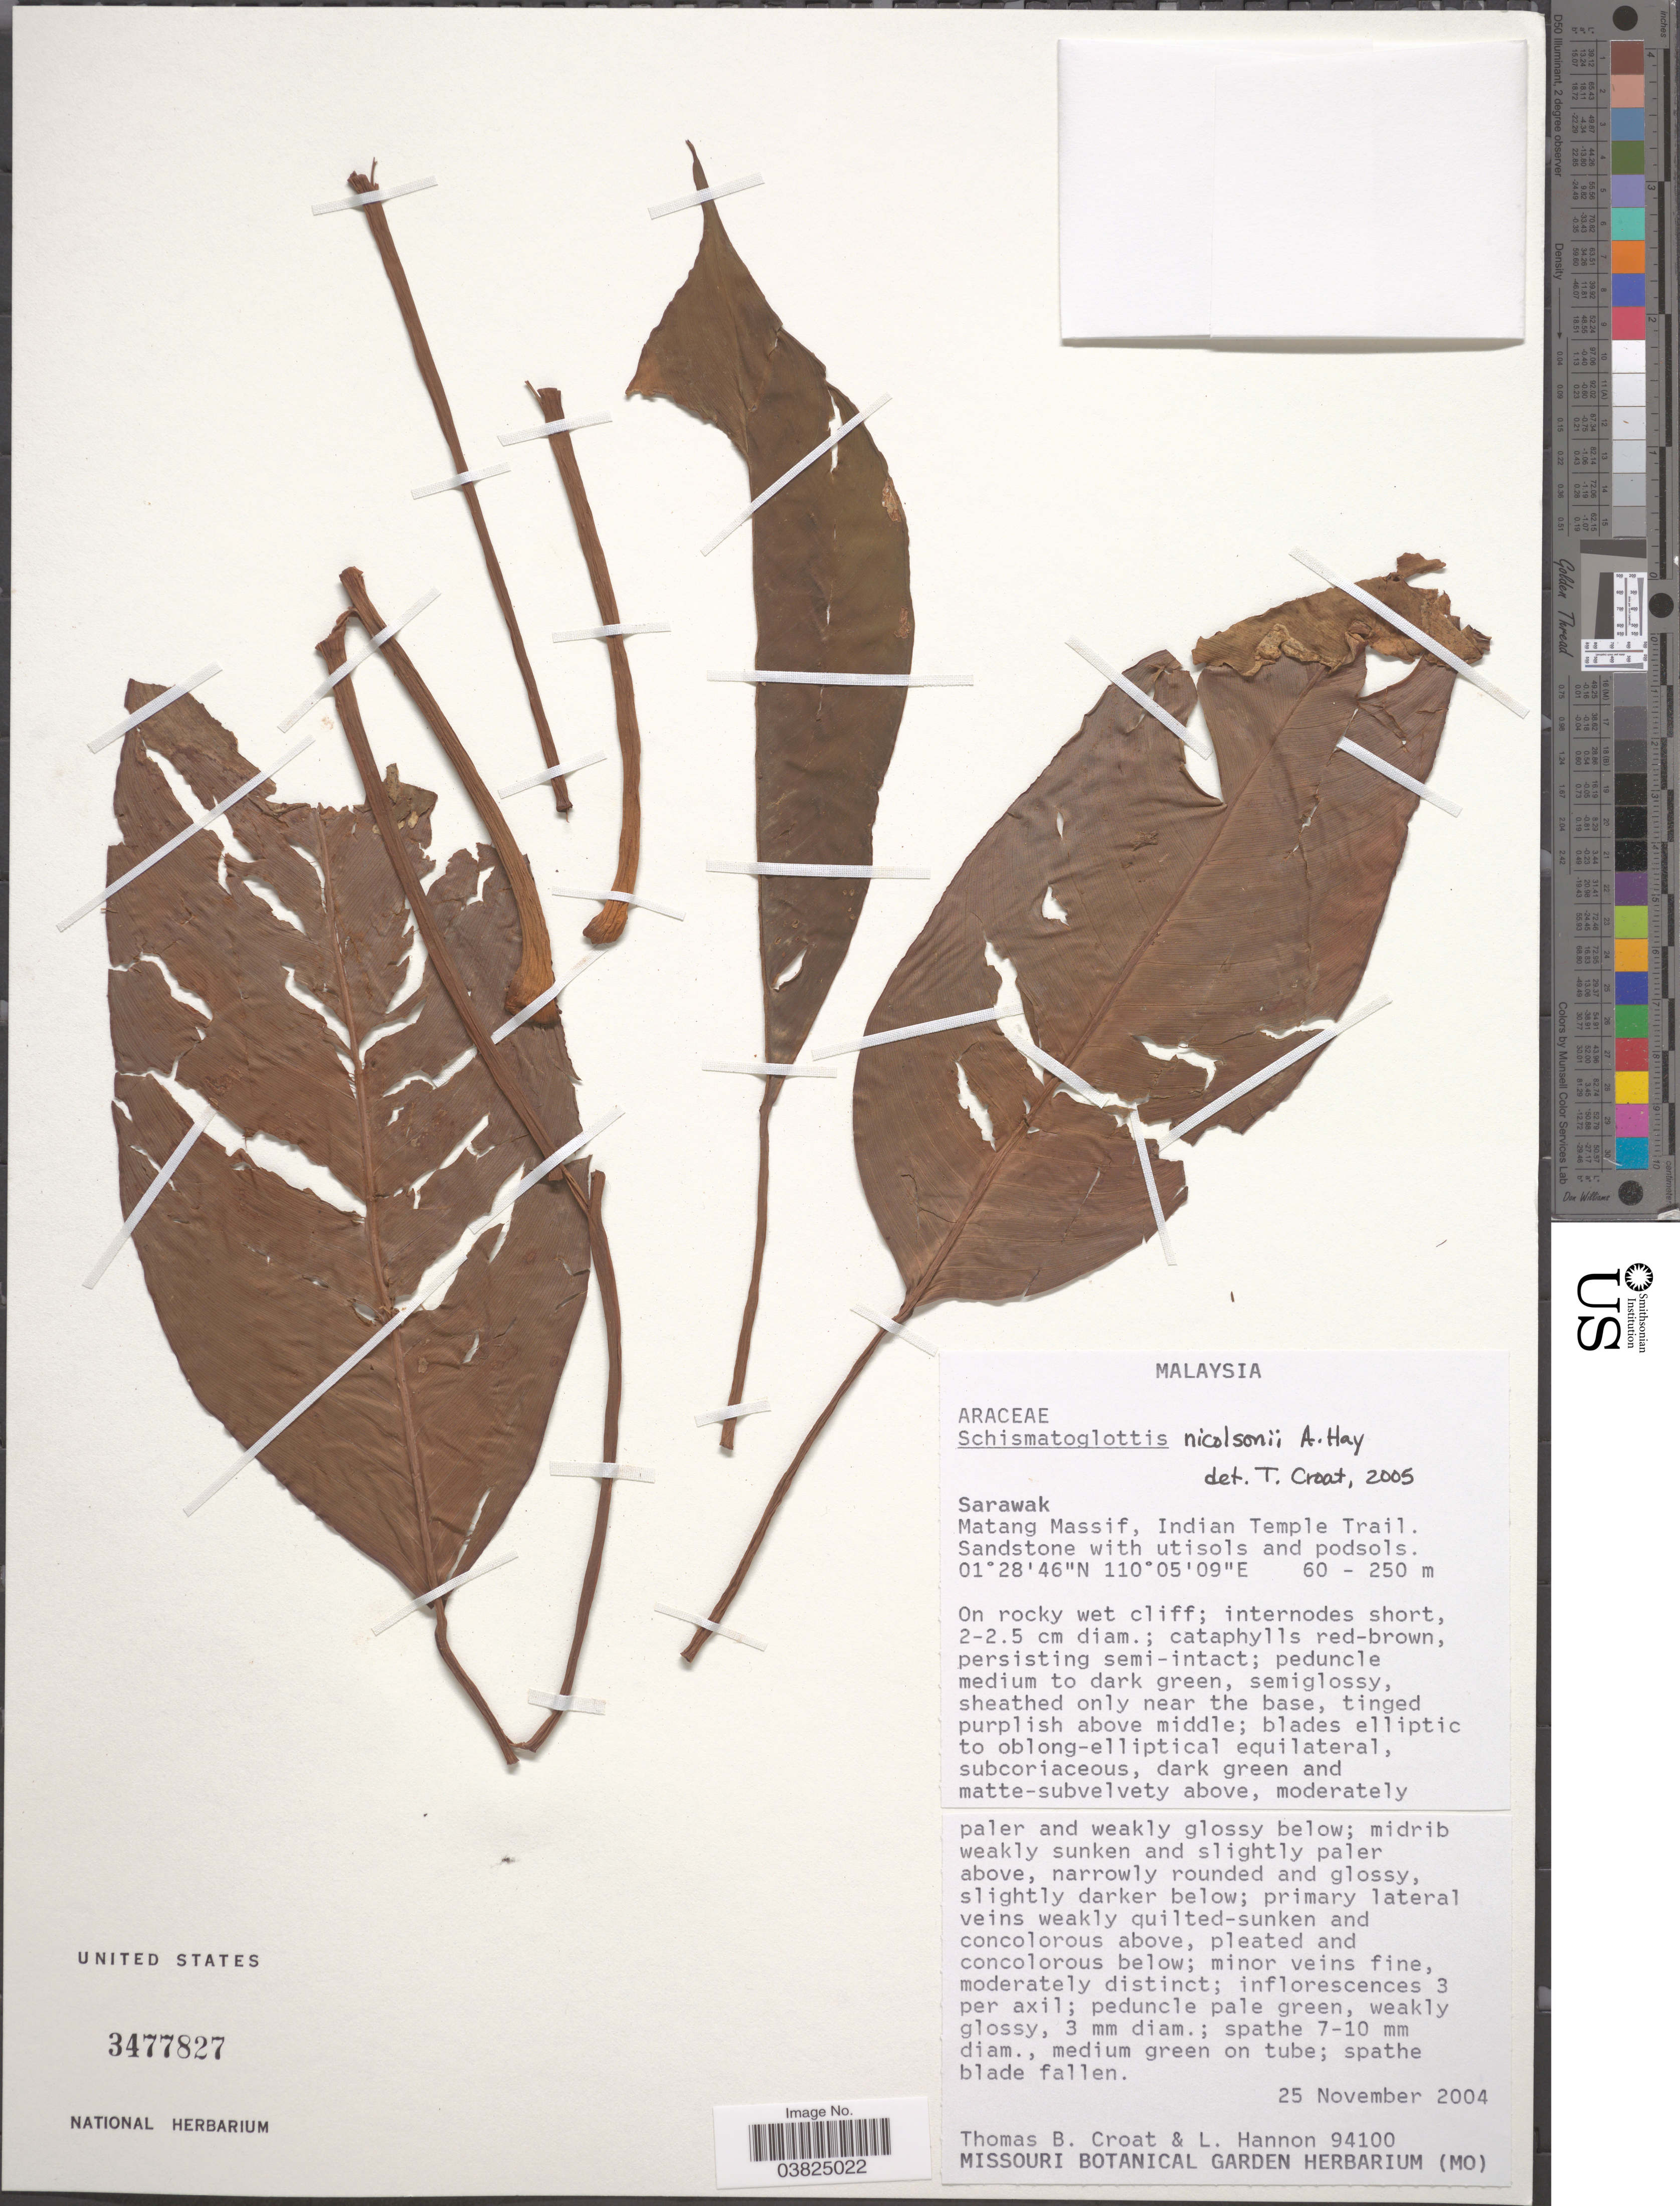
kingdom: Plantae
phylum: Tracheophyta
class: Liliopsida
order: Alismatales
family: Araceae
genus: Schismatoglottis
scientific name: Schismatoglottis nicolsonii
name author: A. Hay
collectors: T. B. Croat & L. Hannon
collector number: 94100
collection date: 2004-11-25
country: Malaysia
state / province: Sarawak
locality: Matang Massif, Indian Temple Trail.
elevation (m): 60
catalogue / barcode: US 3477827